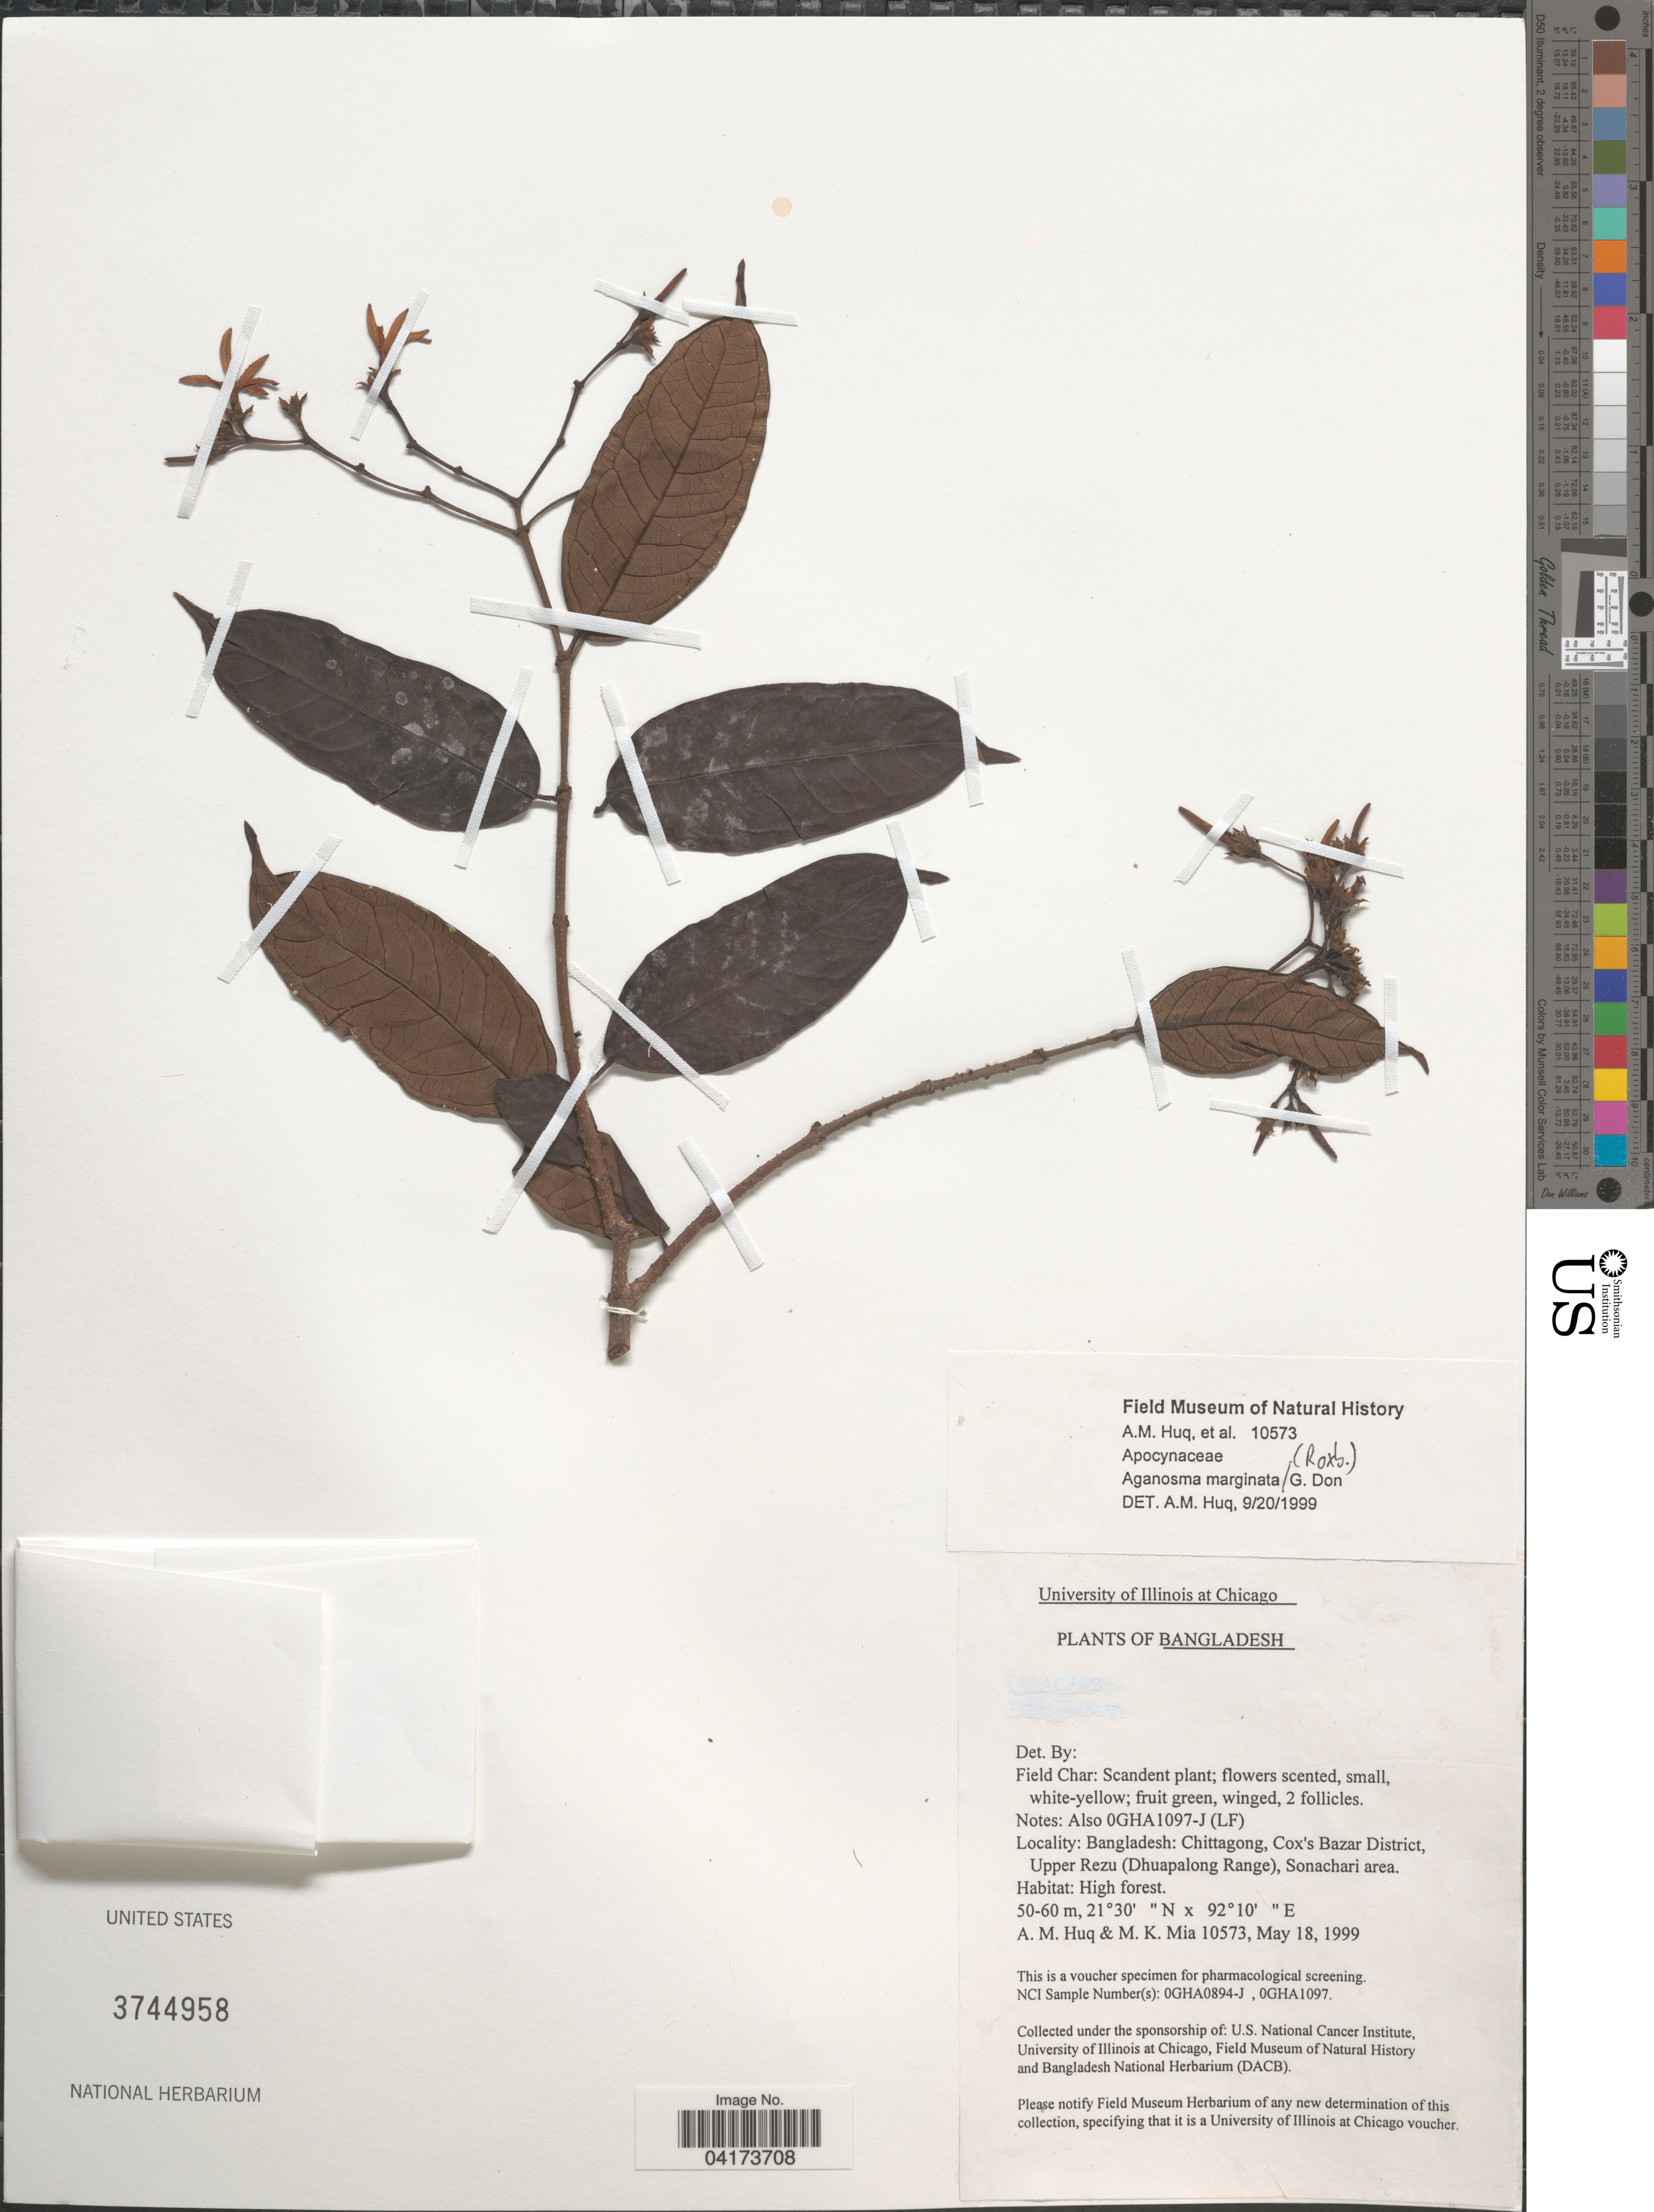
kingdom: Plantae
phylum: Tracheophyta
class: Magnoliopsida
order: Gentianales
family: Apocynaceae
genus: Aganosma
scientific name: Aganosma marginata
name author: (Roxb.) G. Don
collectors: A. M. Huq & M. Mia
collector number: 10573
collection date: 1999-05-18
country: Bangladesh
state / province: Chittagong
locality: Cox's Bazar District, Upper Rezu (Dhuapalong Range), Sonachari area.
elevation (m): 50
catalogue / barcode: US 3744958